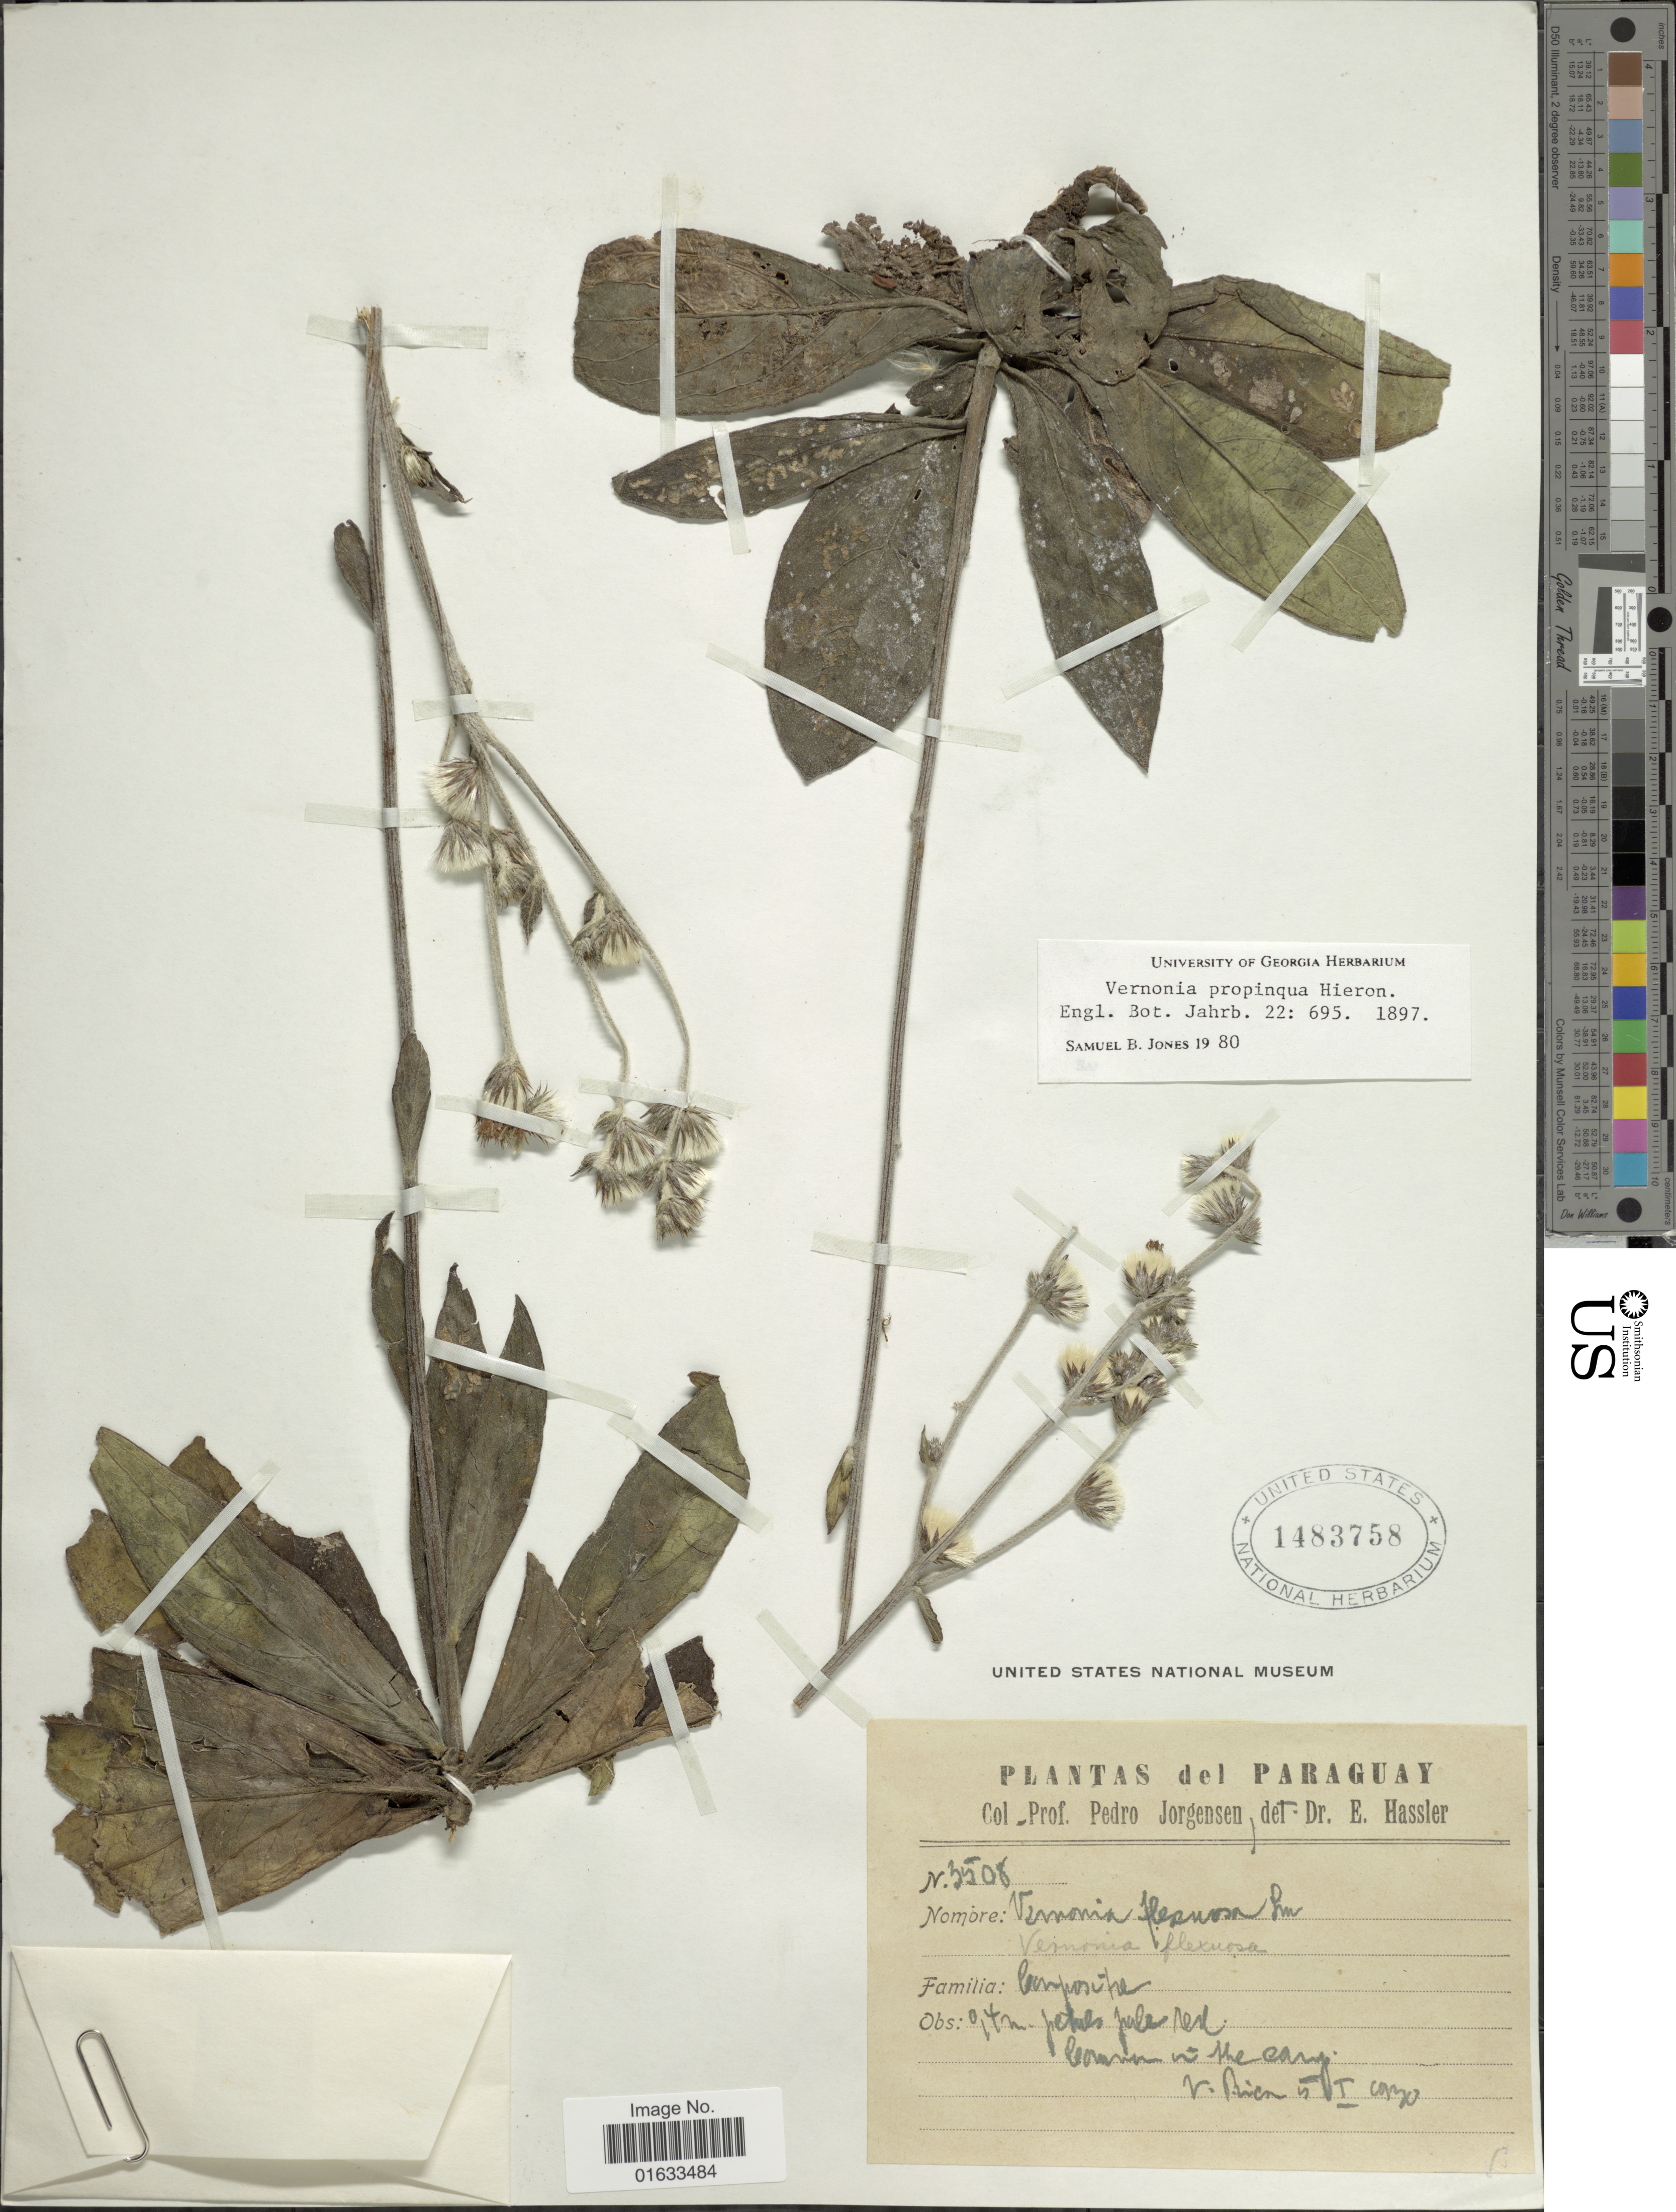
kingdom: Plantae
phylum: Tracheophyta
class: Magnoliopsida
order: Asterales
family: Asteraceae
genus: Chrysolaena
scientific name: Chrysolaena propinqua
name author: (Hieron.) H. Rob.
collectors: P. Jörgensen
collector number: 3506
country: Paraguay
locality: V. Rica.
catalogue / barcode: US 1483758